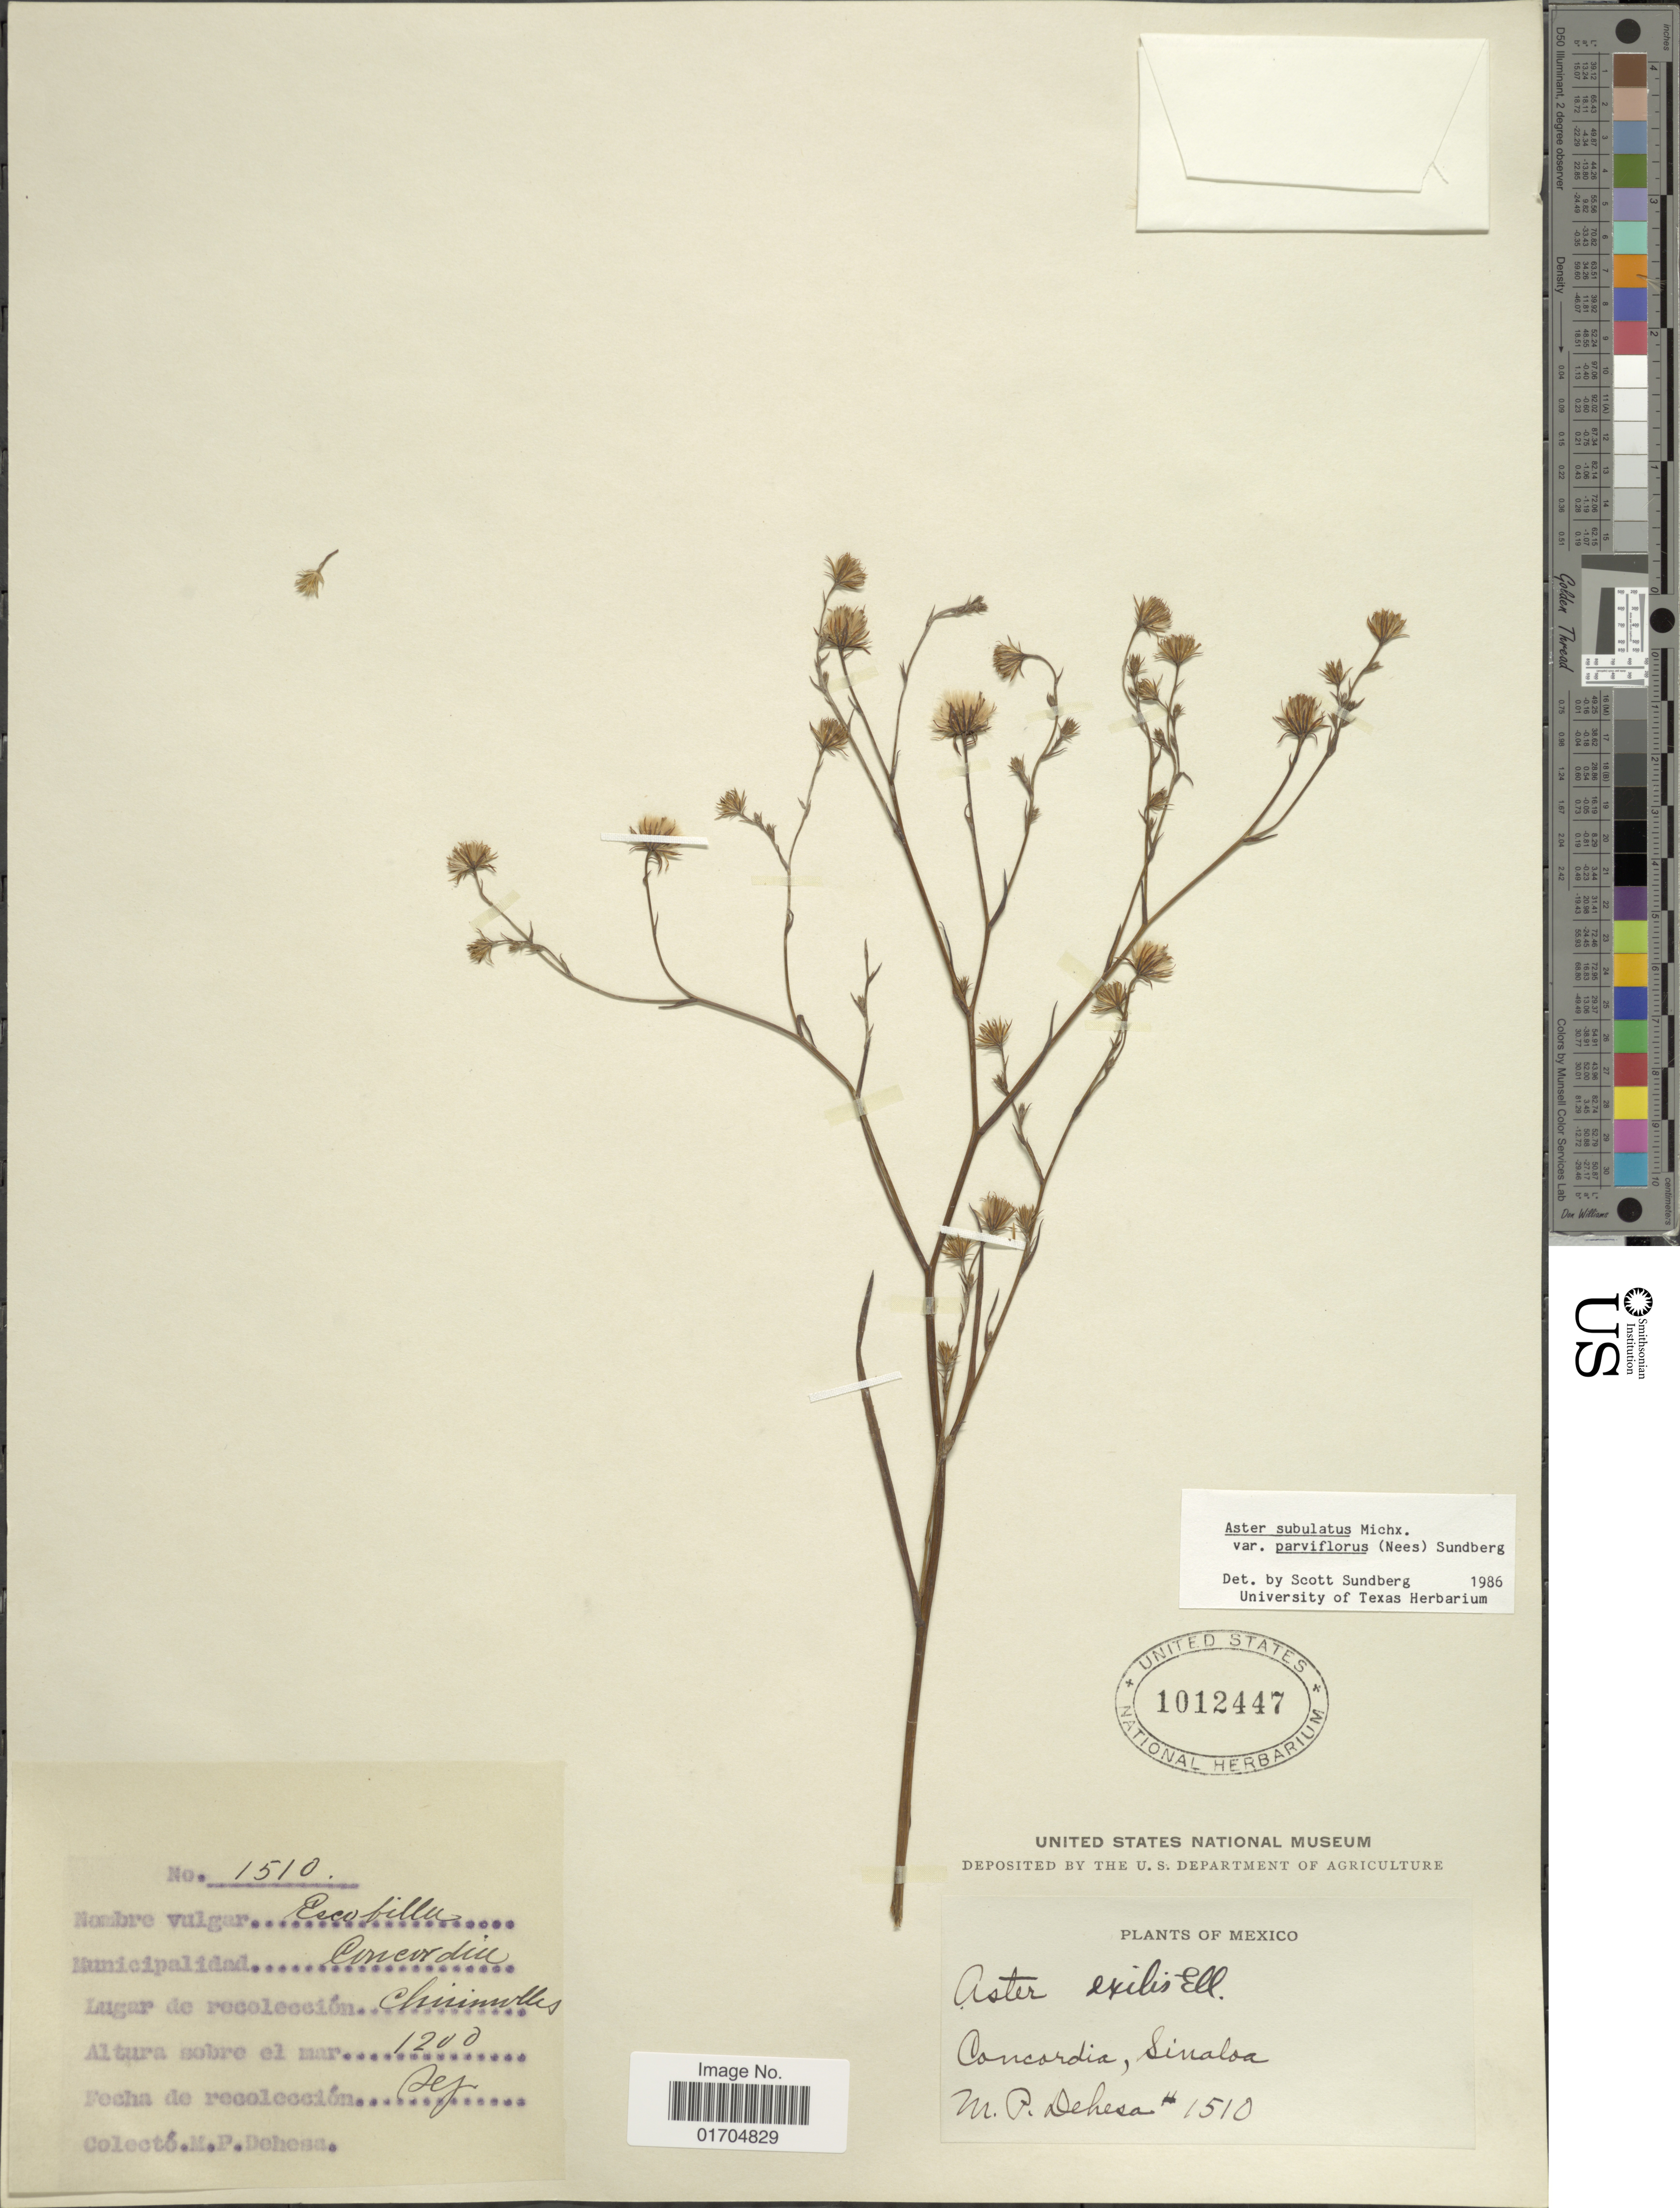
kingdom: Plantae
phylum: Tracheophyta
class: Magnoliopsida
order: Asterales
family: Asteraceae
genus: Symphyotrichum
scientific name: Symphyotrichum subulatum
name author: (Michx.) G.L. Nesom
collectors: M. Dehesa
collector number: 1510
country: Mexico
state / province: Sinaloa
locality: Concordia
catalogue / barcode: US 1012447